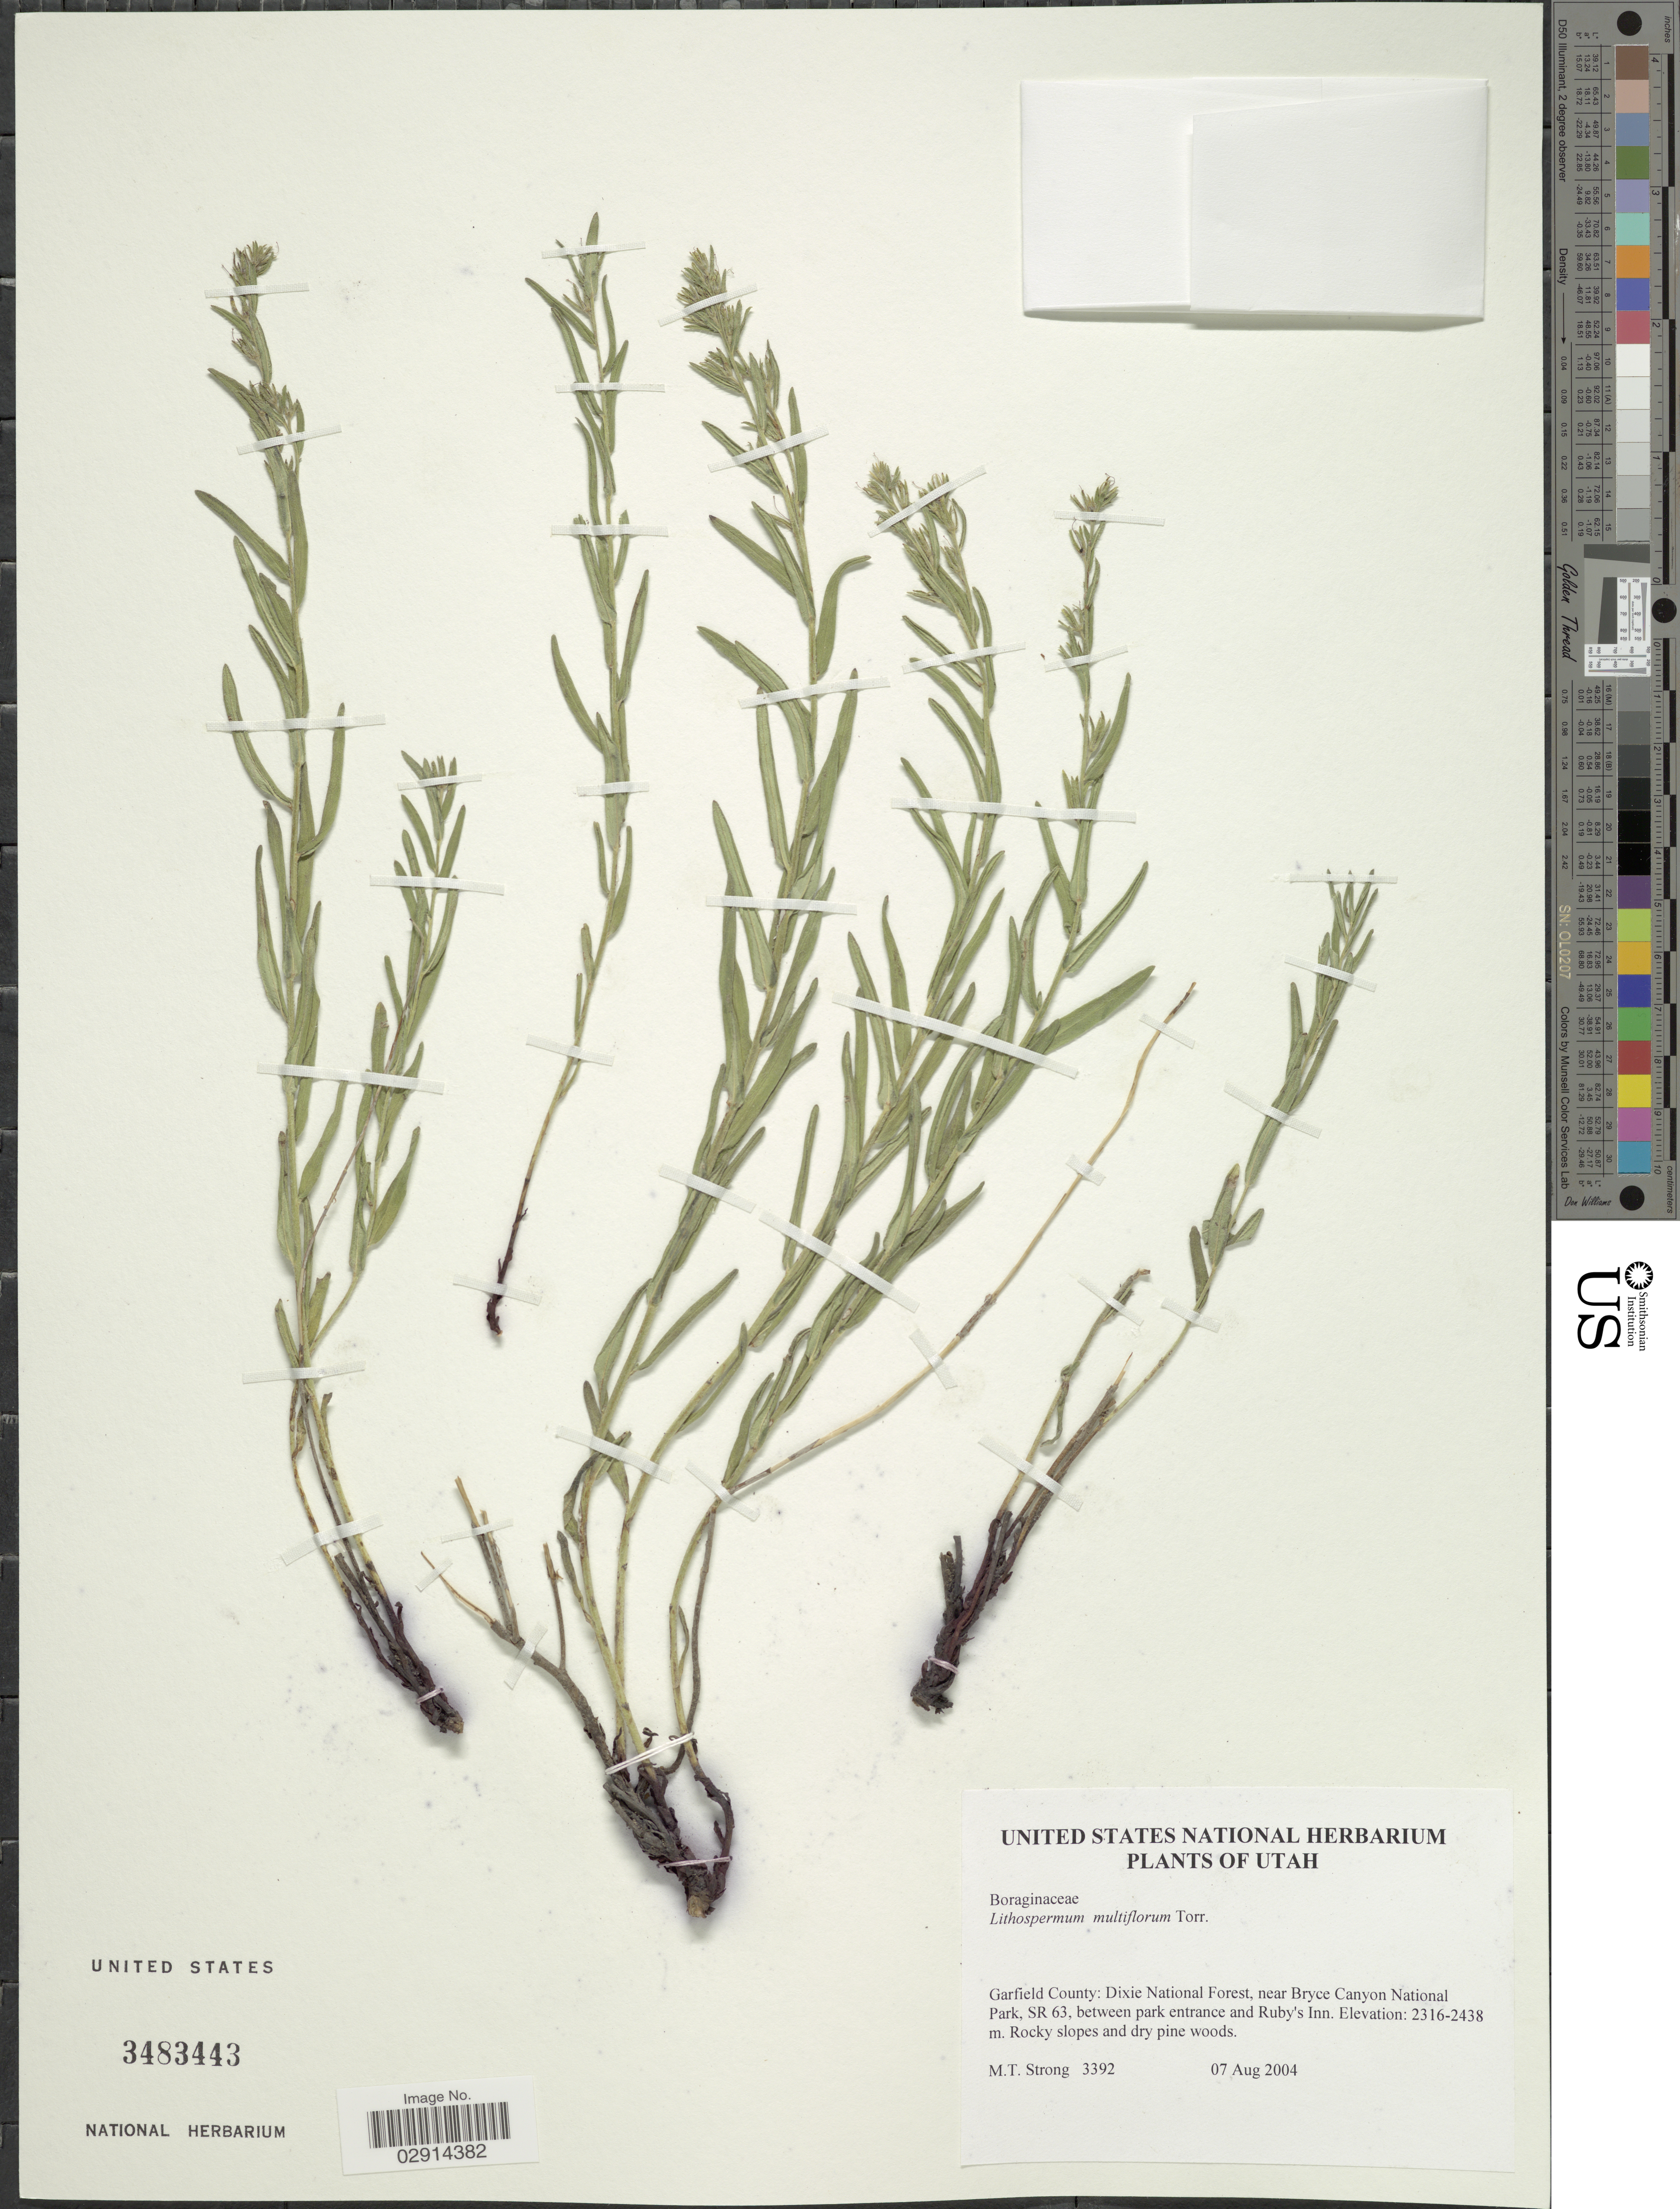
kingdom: Plantae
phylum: Tracheophyta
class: Magnoliopsida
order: Boraginales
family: Boraginaceae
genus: Lithospermum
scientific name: Lithospermum multiflorum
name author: Torr. ex A. Gray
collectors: M. T. Strong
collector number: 3392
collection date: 2004-08-07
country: United States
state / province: Utah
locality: Garfield County: Dixie National Forest, near Bryce Canyon National Park, SR 63, between park entrance and Ruby's Inn.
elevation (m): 2316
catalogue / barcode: US 3483443